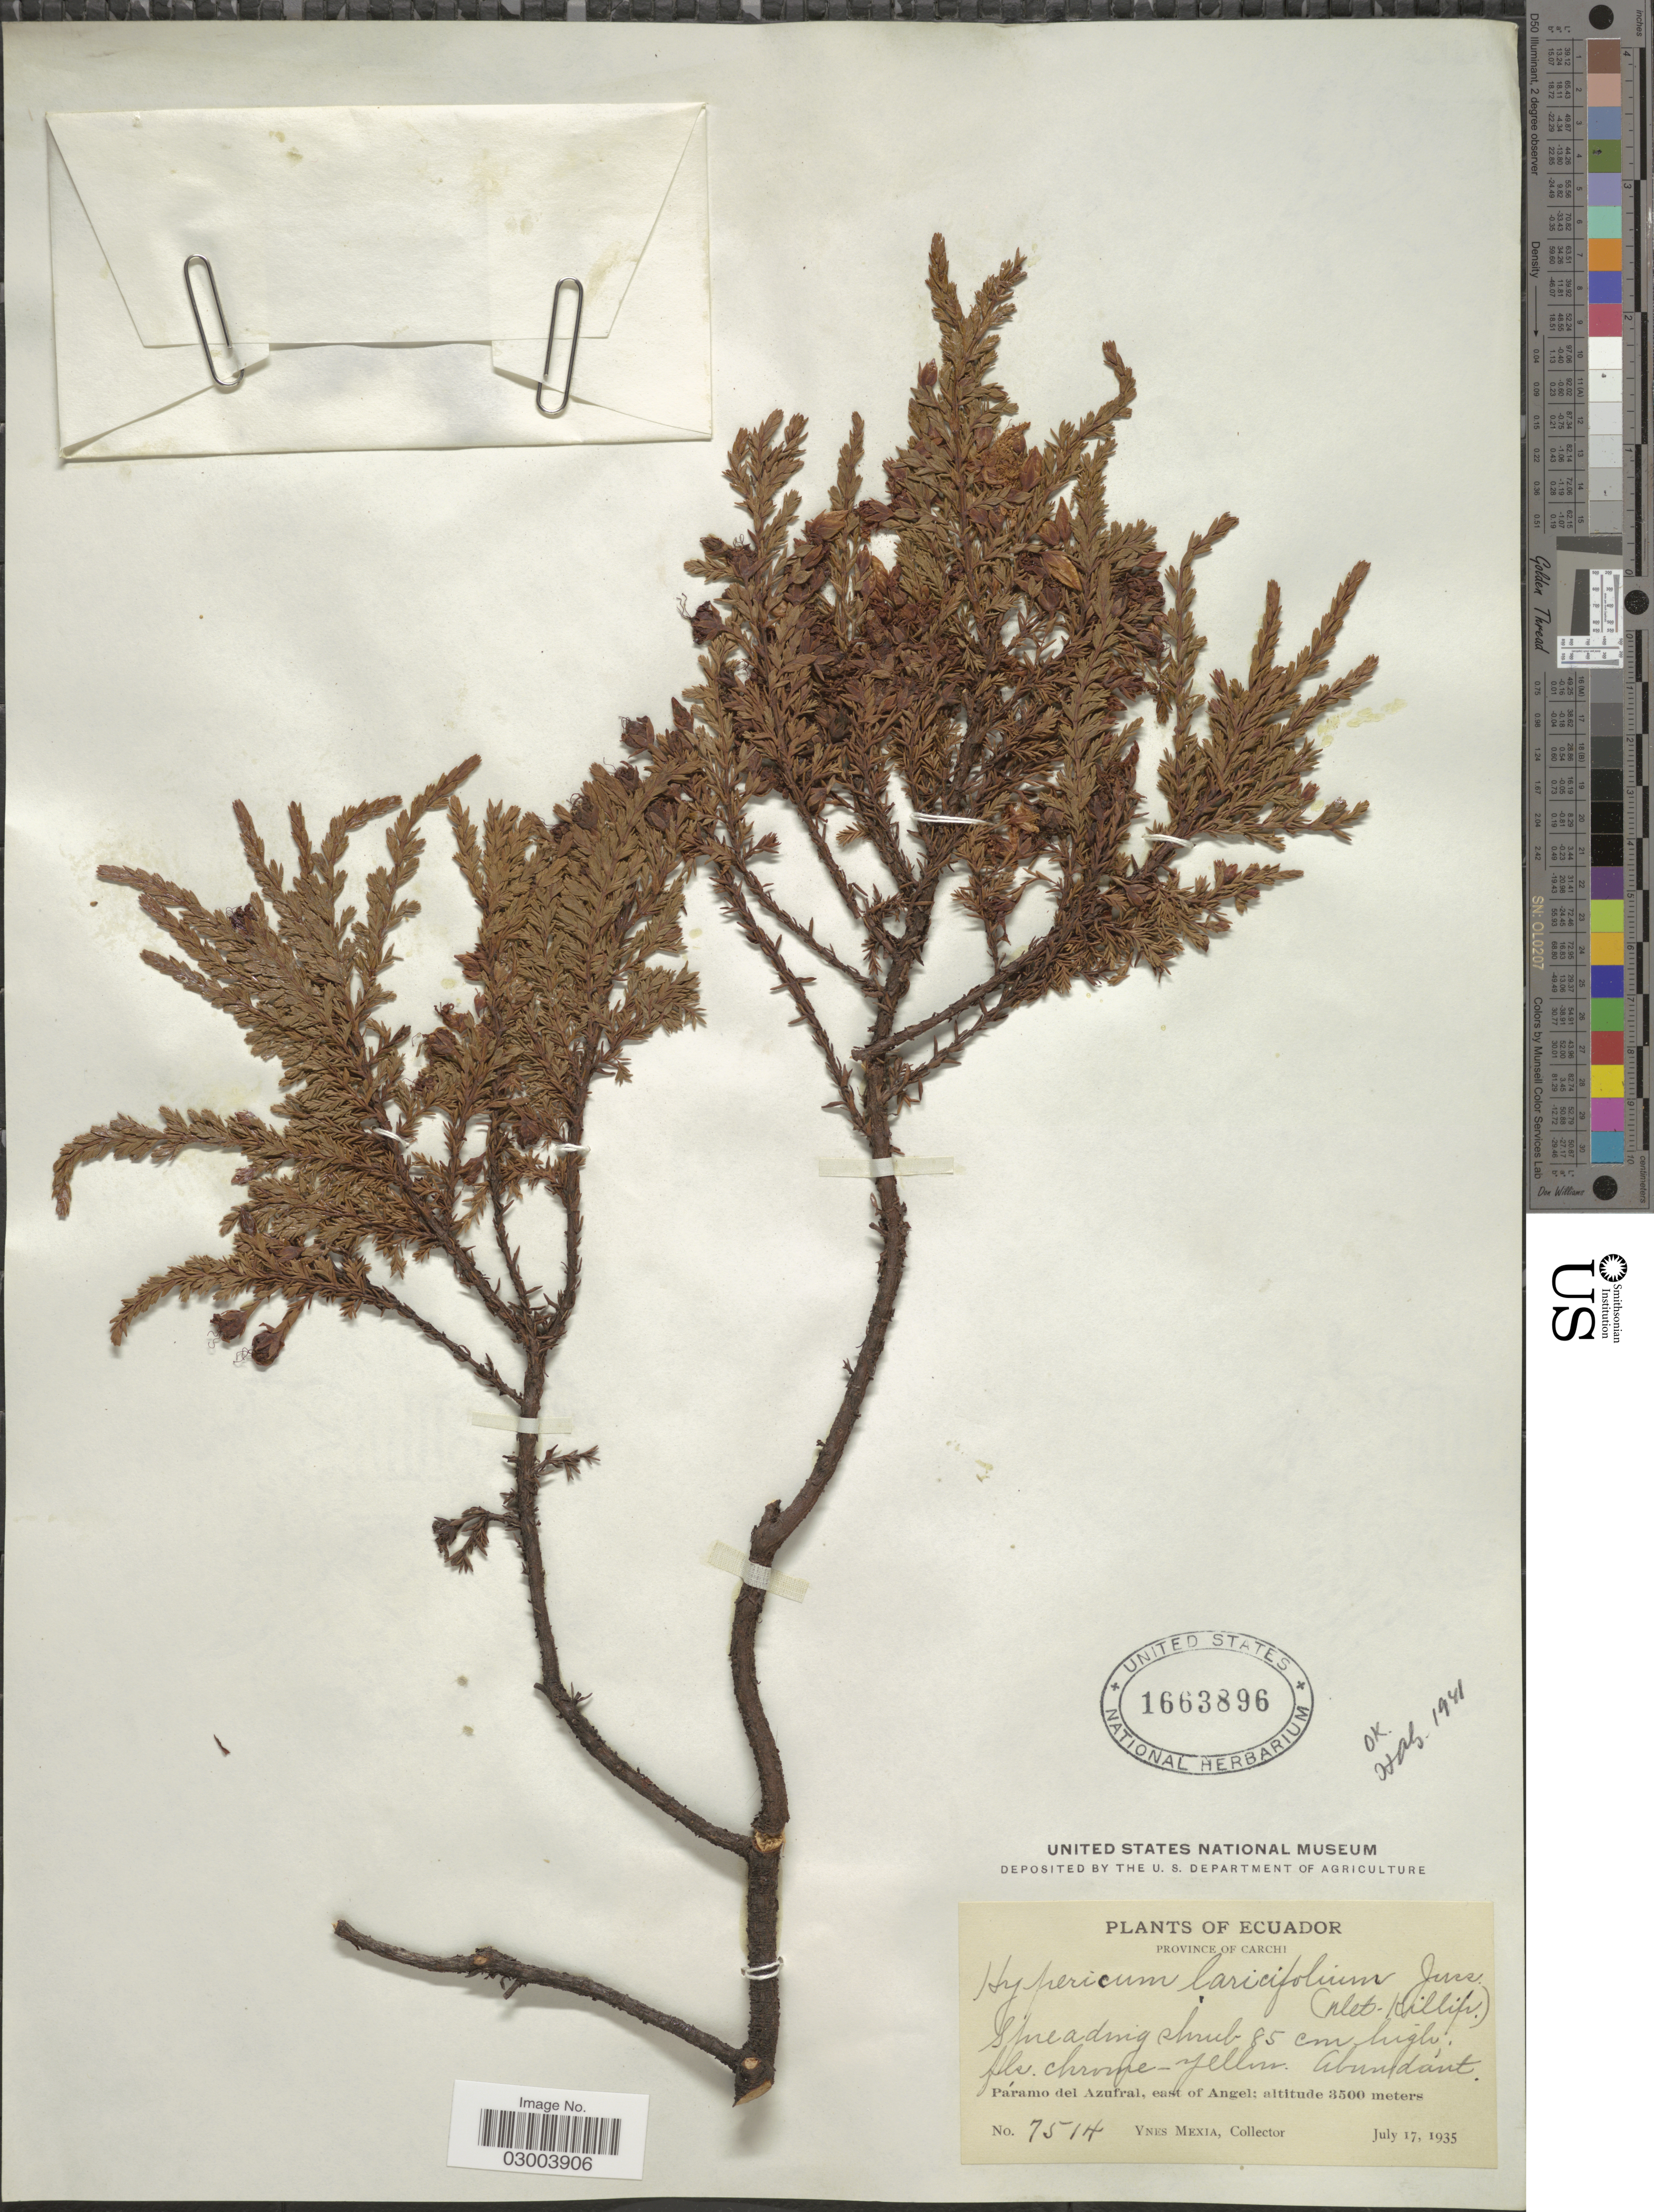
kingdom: Plantae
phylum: Tracheophyta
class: Magnoliopsida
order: Malpighiales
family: Hypericaceae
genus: Hypericum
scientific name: Hypericum laricifolium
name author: Juss.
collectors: Y. Mexia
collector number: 7514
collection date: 1935-07-17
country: Ecuador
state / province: Carchi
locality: Páramo del Azufral, east of Angel.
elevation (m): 3500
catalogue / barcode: US 1663896